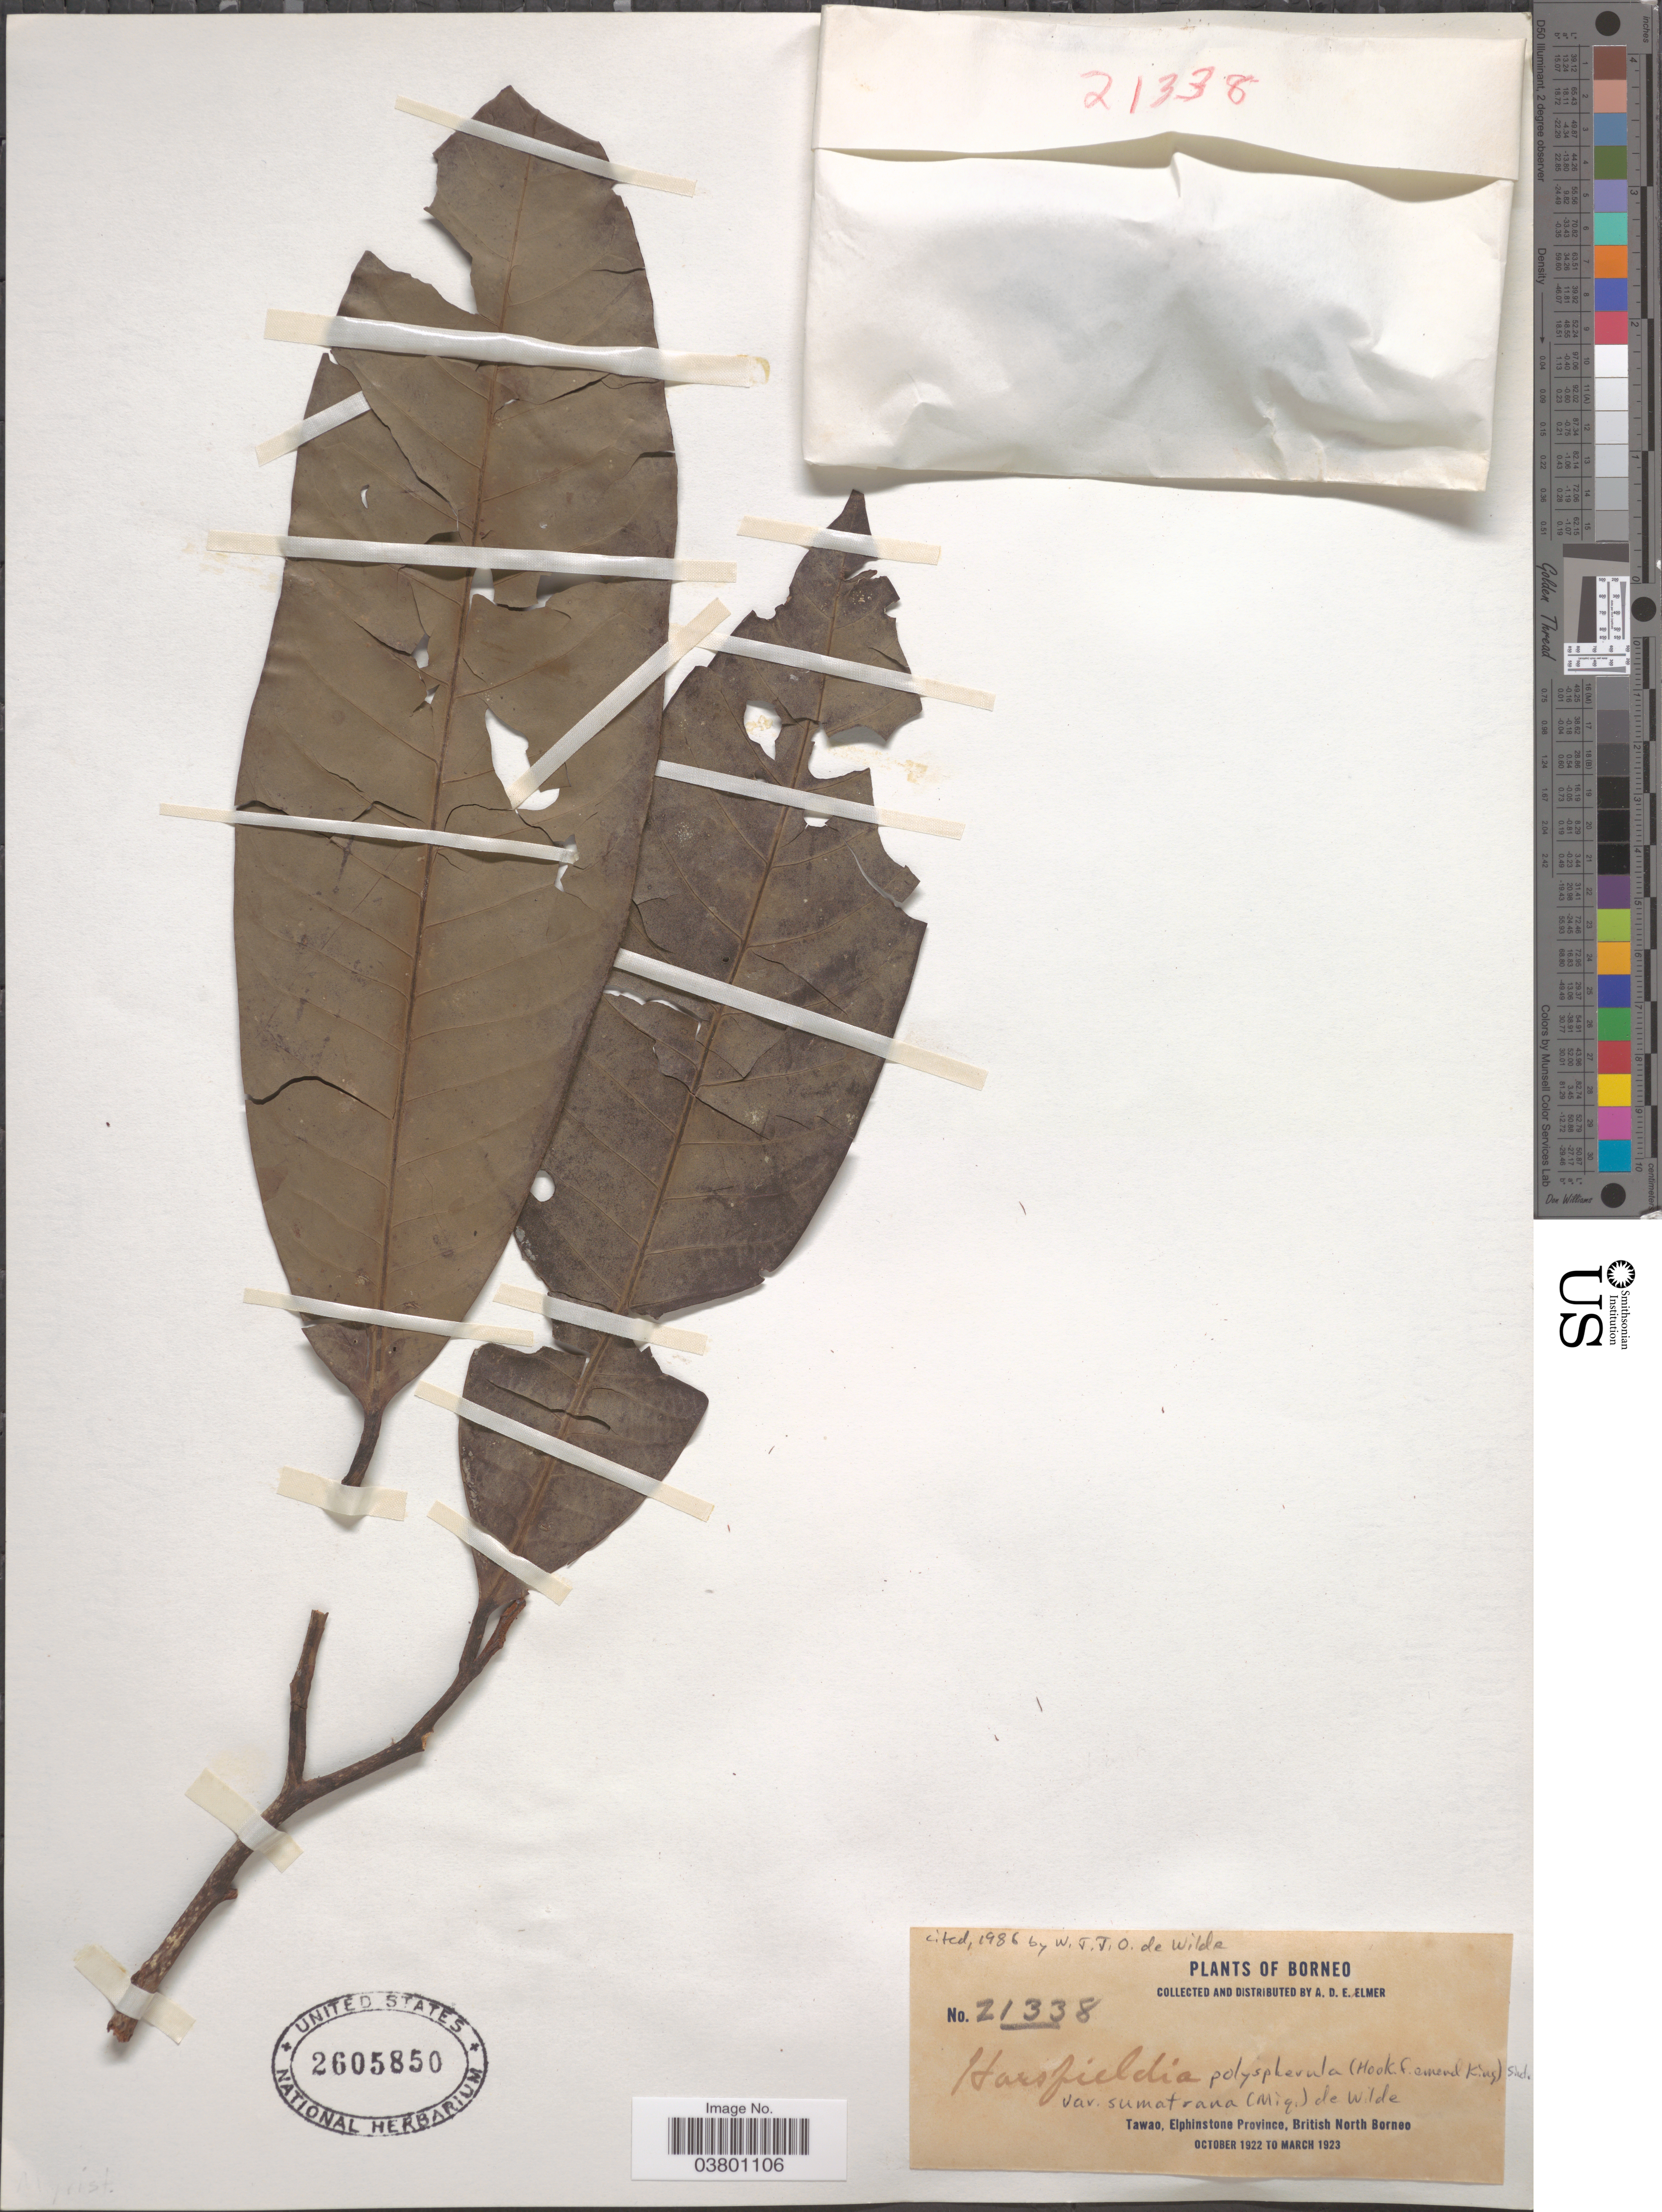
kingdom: Plantae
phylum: Tracheophyta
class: Magnoliopsida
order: Magnoliales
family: Myristicaceae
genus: Horsfieldia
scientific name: Horsfieldia polyspherula var. sumatrana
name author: (Miq.) W.J. de Wilde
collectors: A. D. E. Elmer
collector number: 21338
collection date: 1922-10/1923-03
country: Malaysia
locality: Borneo. Tawao, Elphinstone Province, British North Borneo.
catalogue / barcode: US 2605850